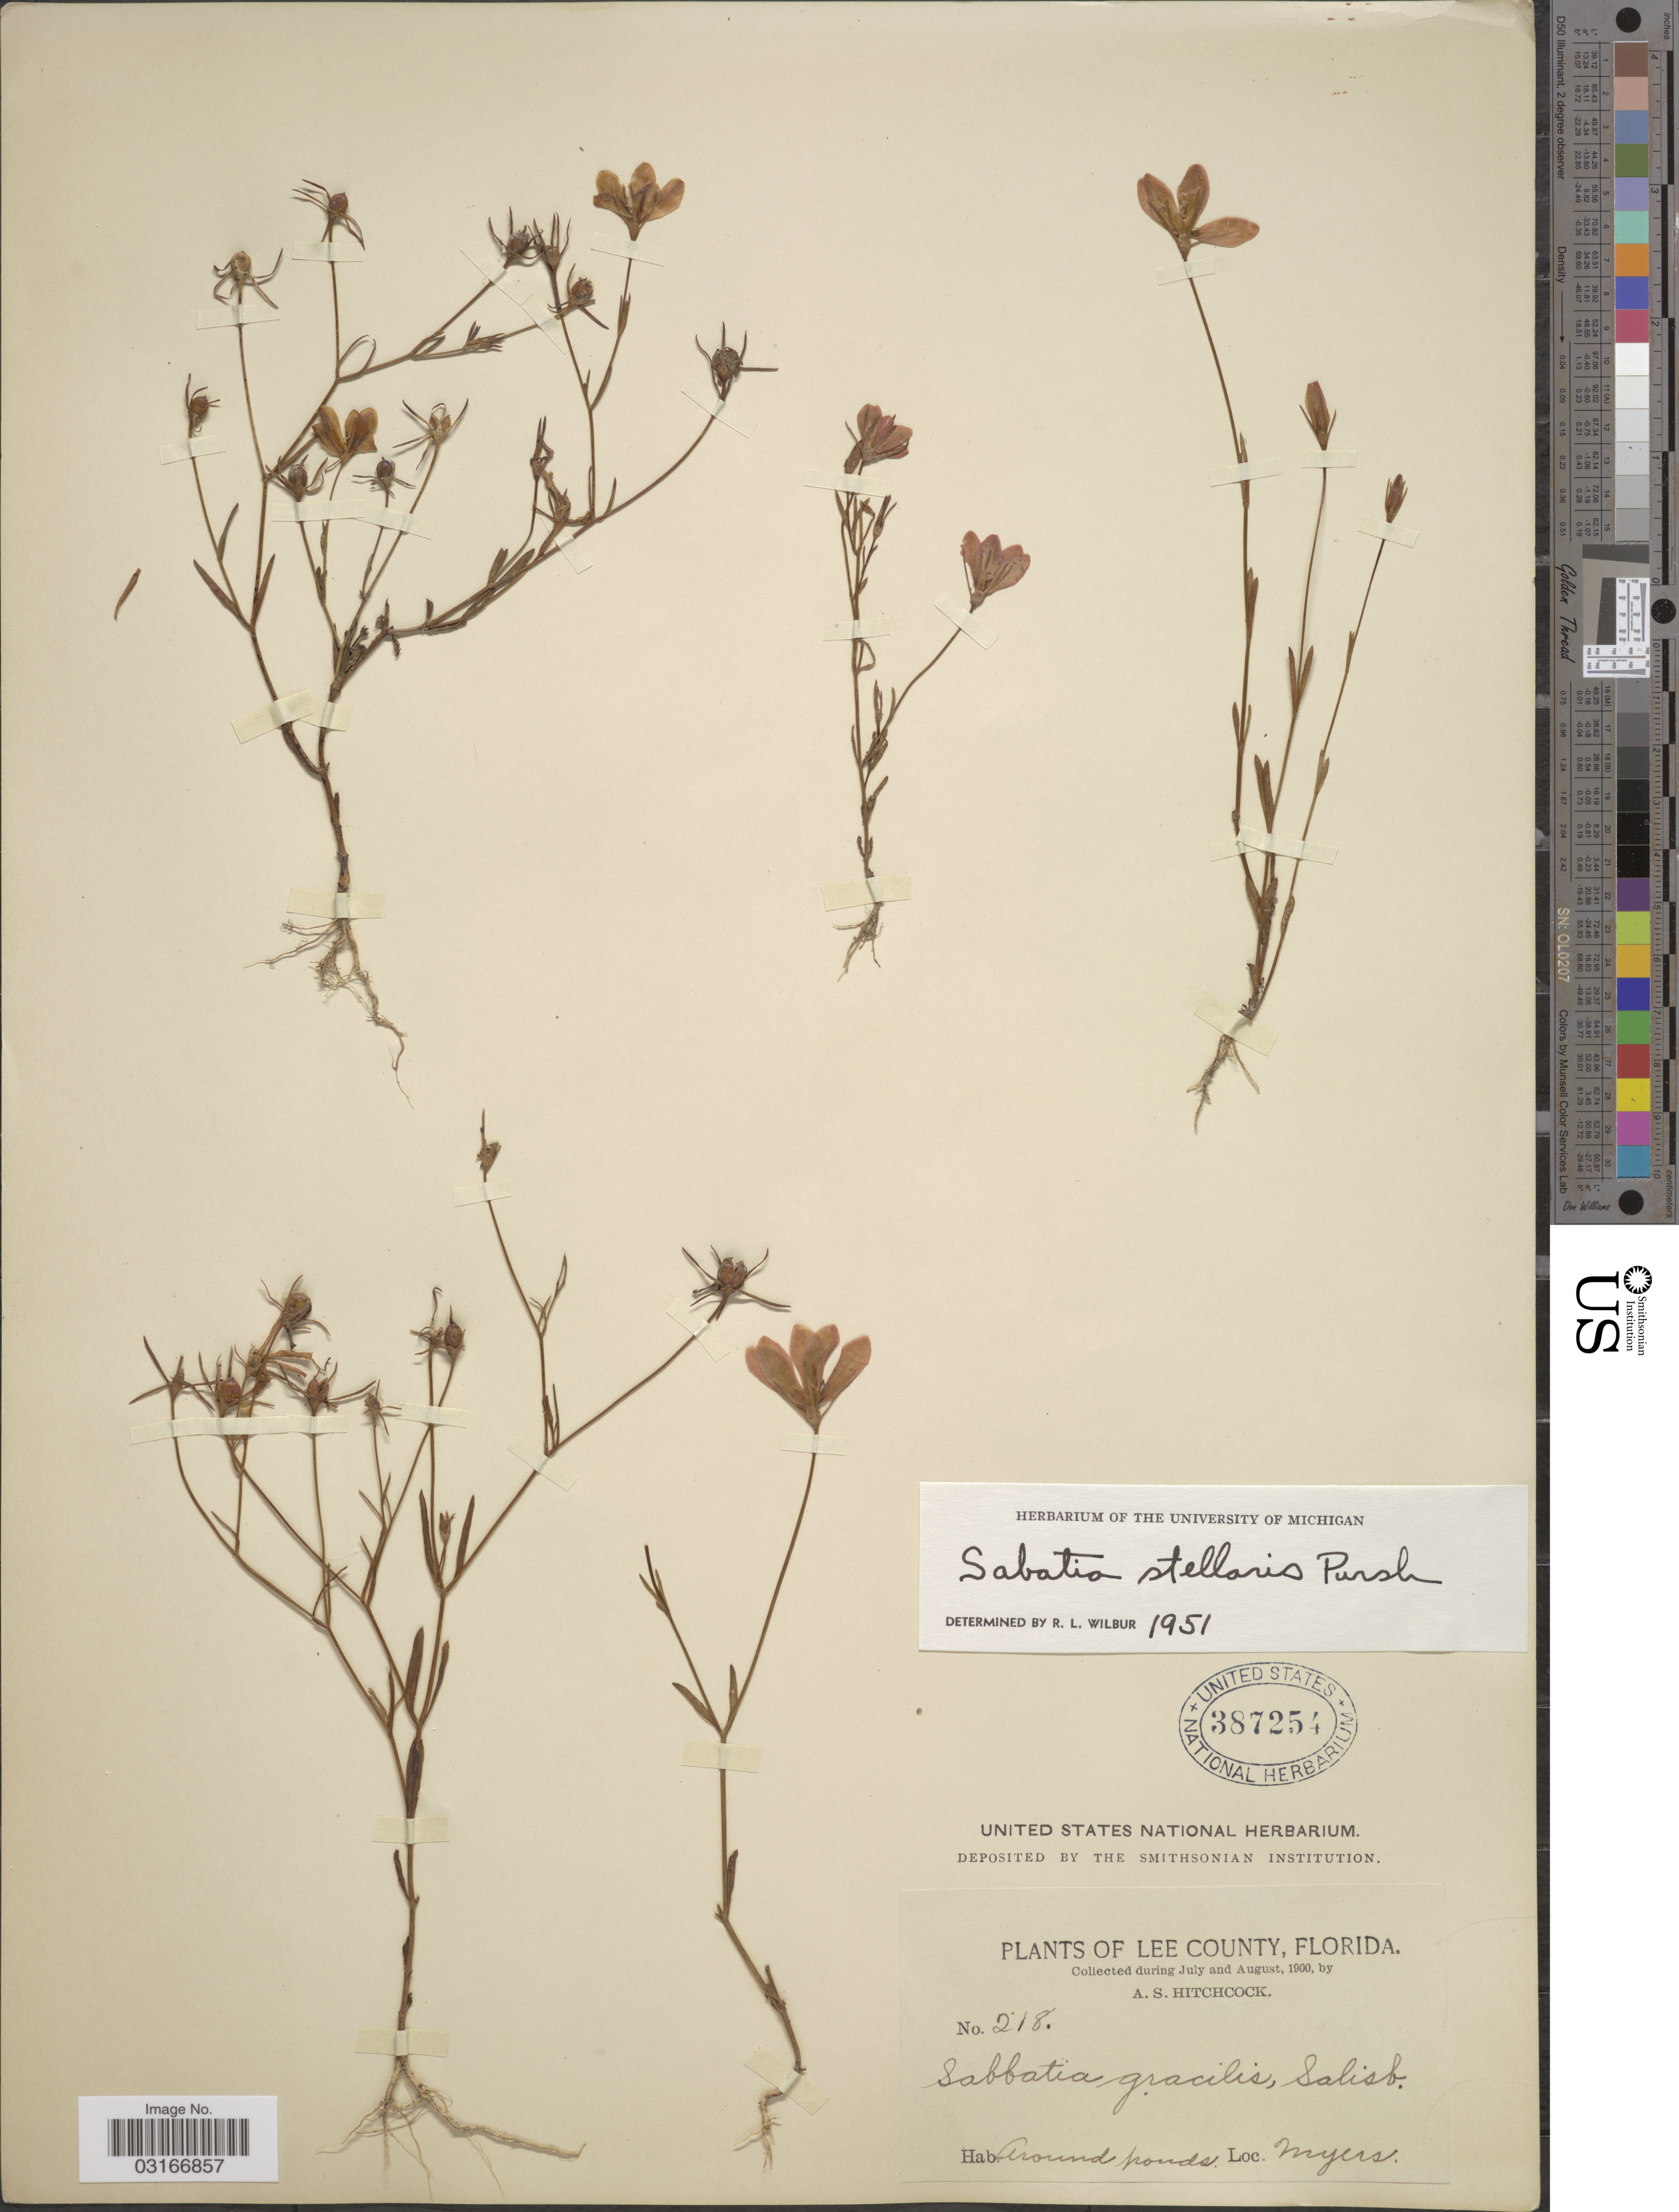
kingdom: Plantae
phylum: Tracheophyta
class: Magnoliopsida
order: Gentianales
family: Gentianaceae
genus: Sabatia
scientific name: Sabatia stellaris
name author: Pursh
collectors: A. S. Hitchcock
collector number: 218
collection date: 1900-07/1900-08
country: United States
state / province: Florida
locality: Lee County. Myers.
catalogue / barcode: US 387254